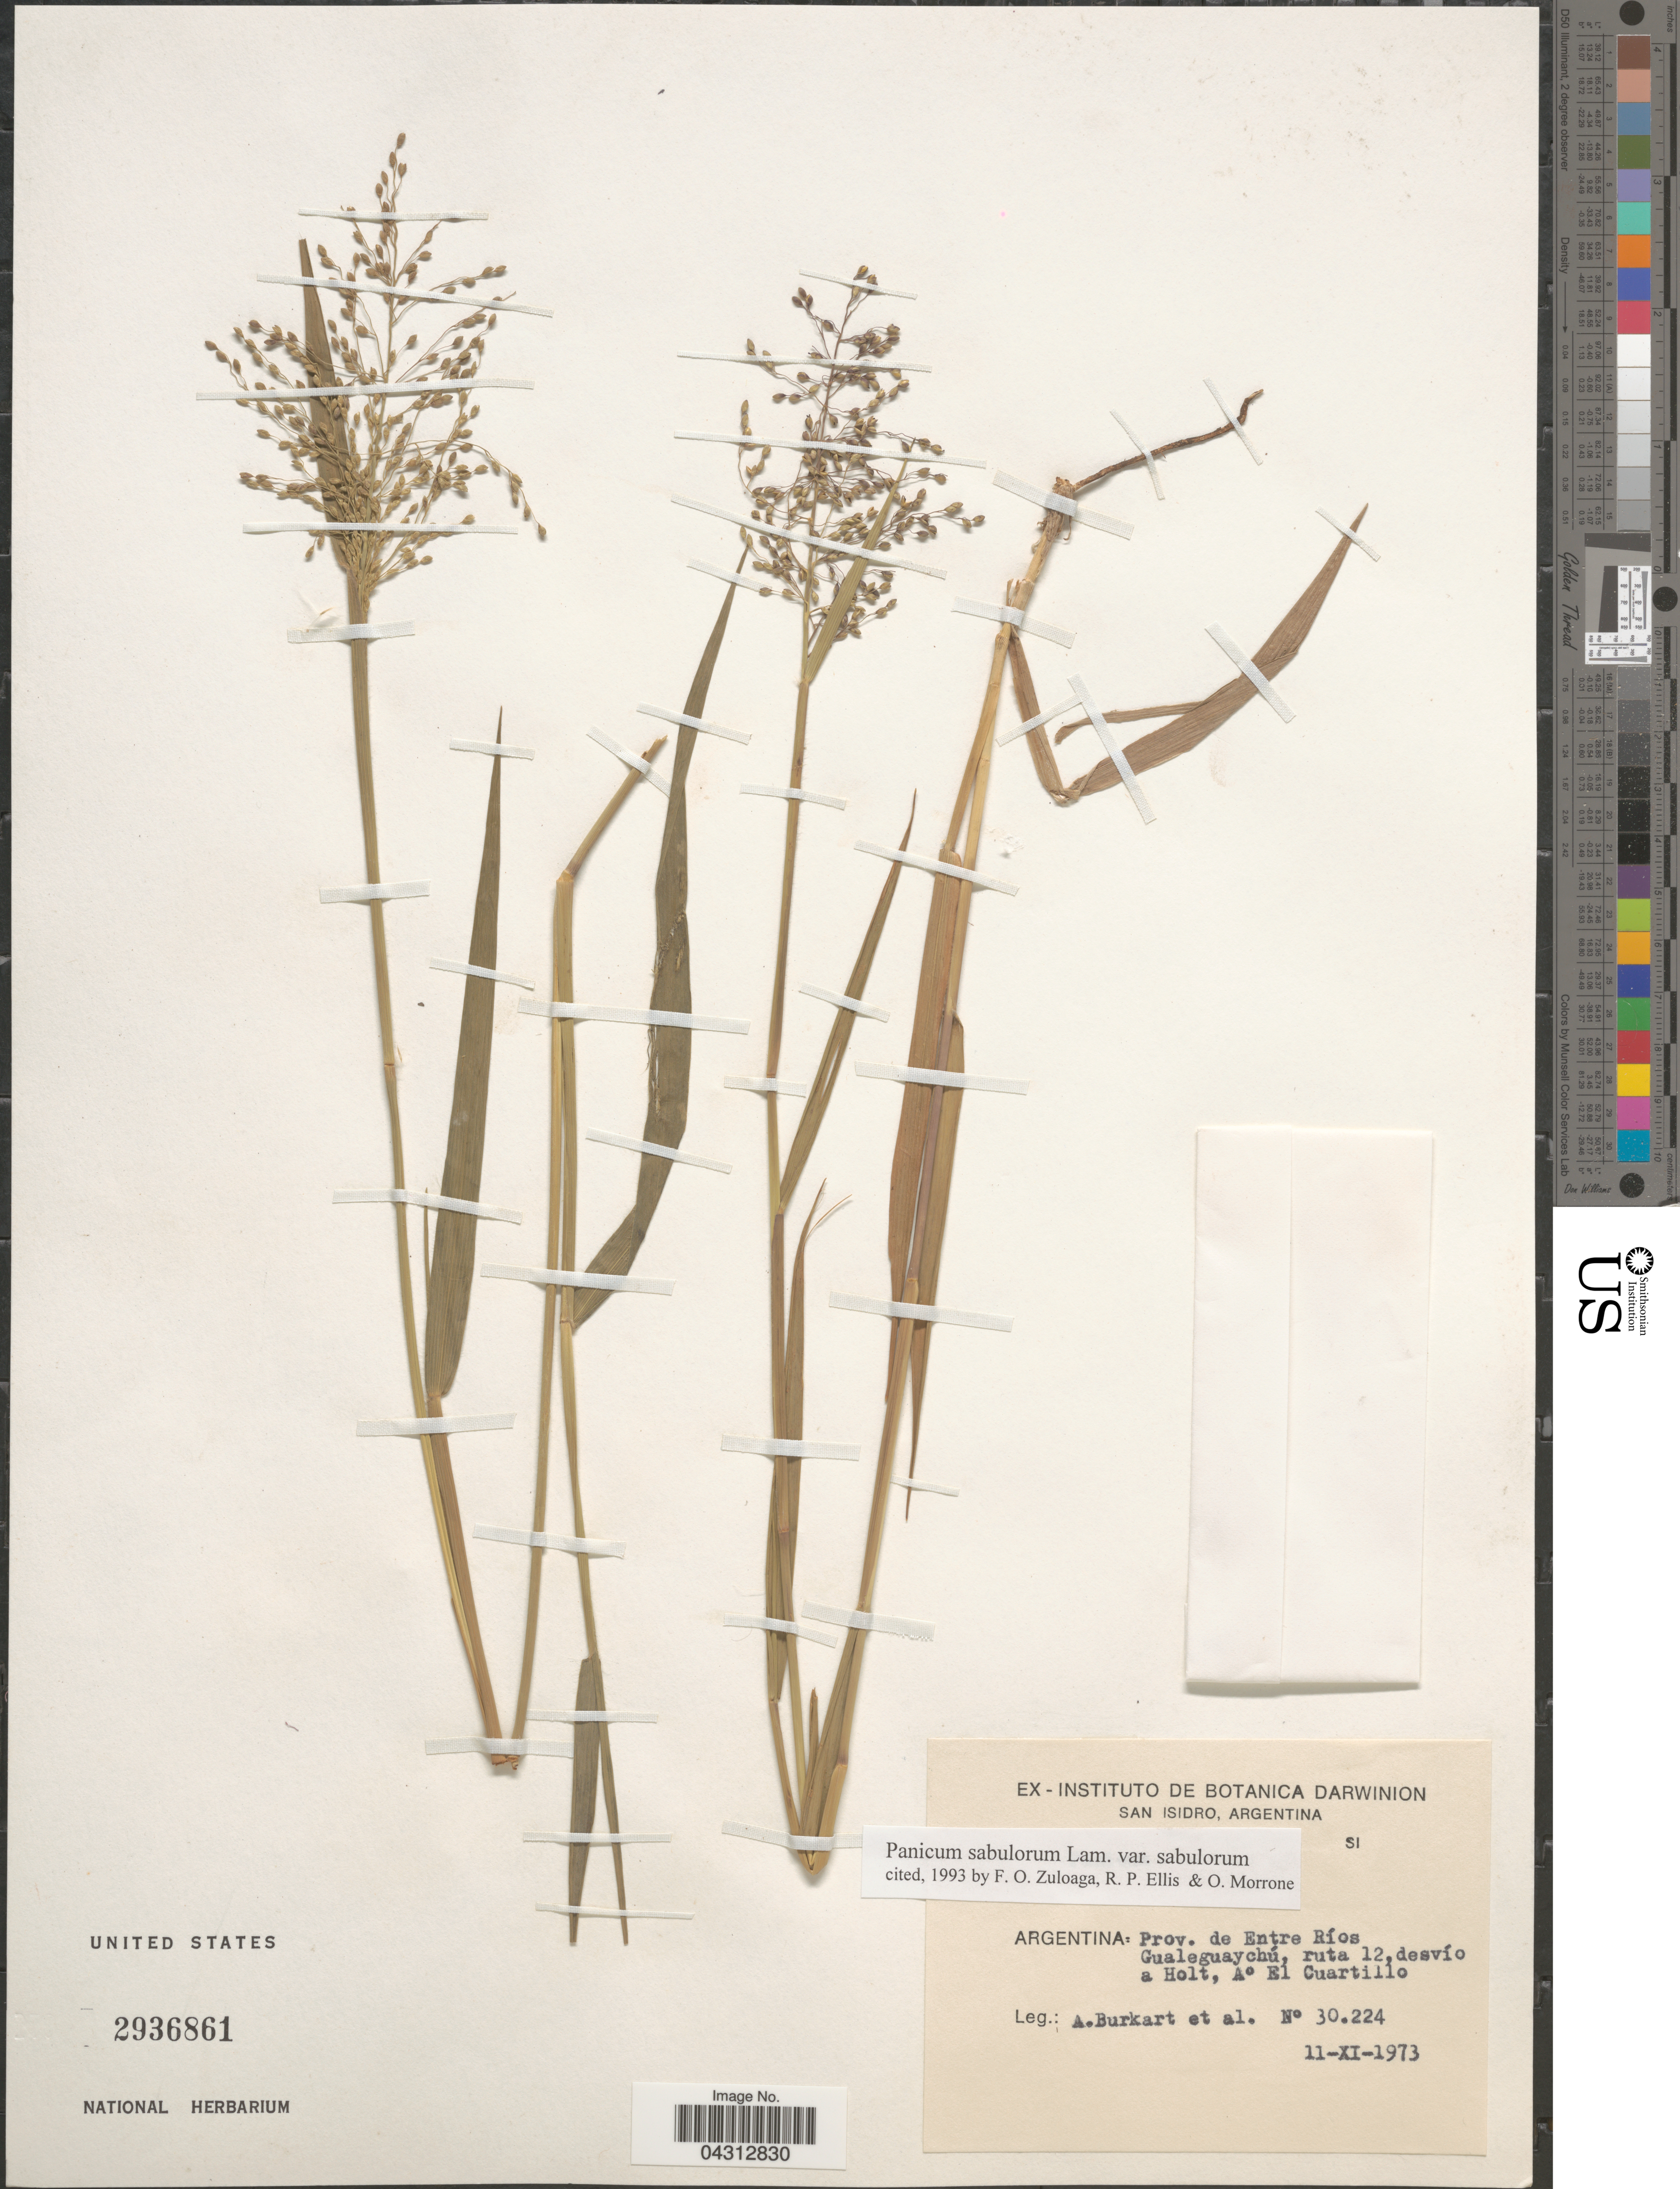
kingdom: Plantae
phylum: Tracheophyta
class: Liliopsida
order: Poales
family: Poaceae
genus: Dichanthelium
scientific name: Dichanthelium sabulorum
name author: (Lam.) Gould & C.A. Clark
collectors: A. E. Burkart & et al.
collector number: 30224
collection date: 1973-11-11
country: Argentina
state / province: Entre Rios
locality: Gualeguaychú, ruta 12, desvío a Holt. Ao El Cuartillo.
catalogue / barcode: US 2936861